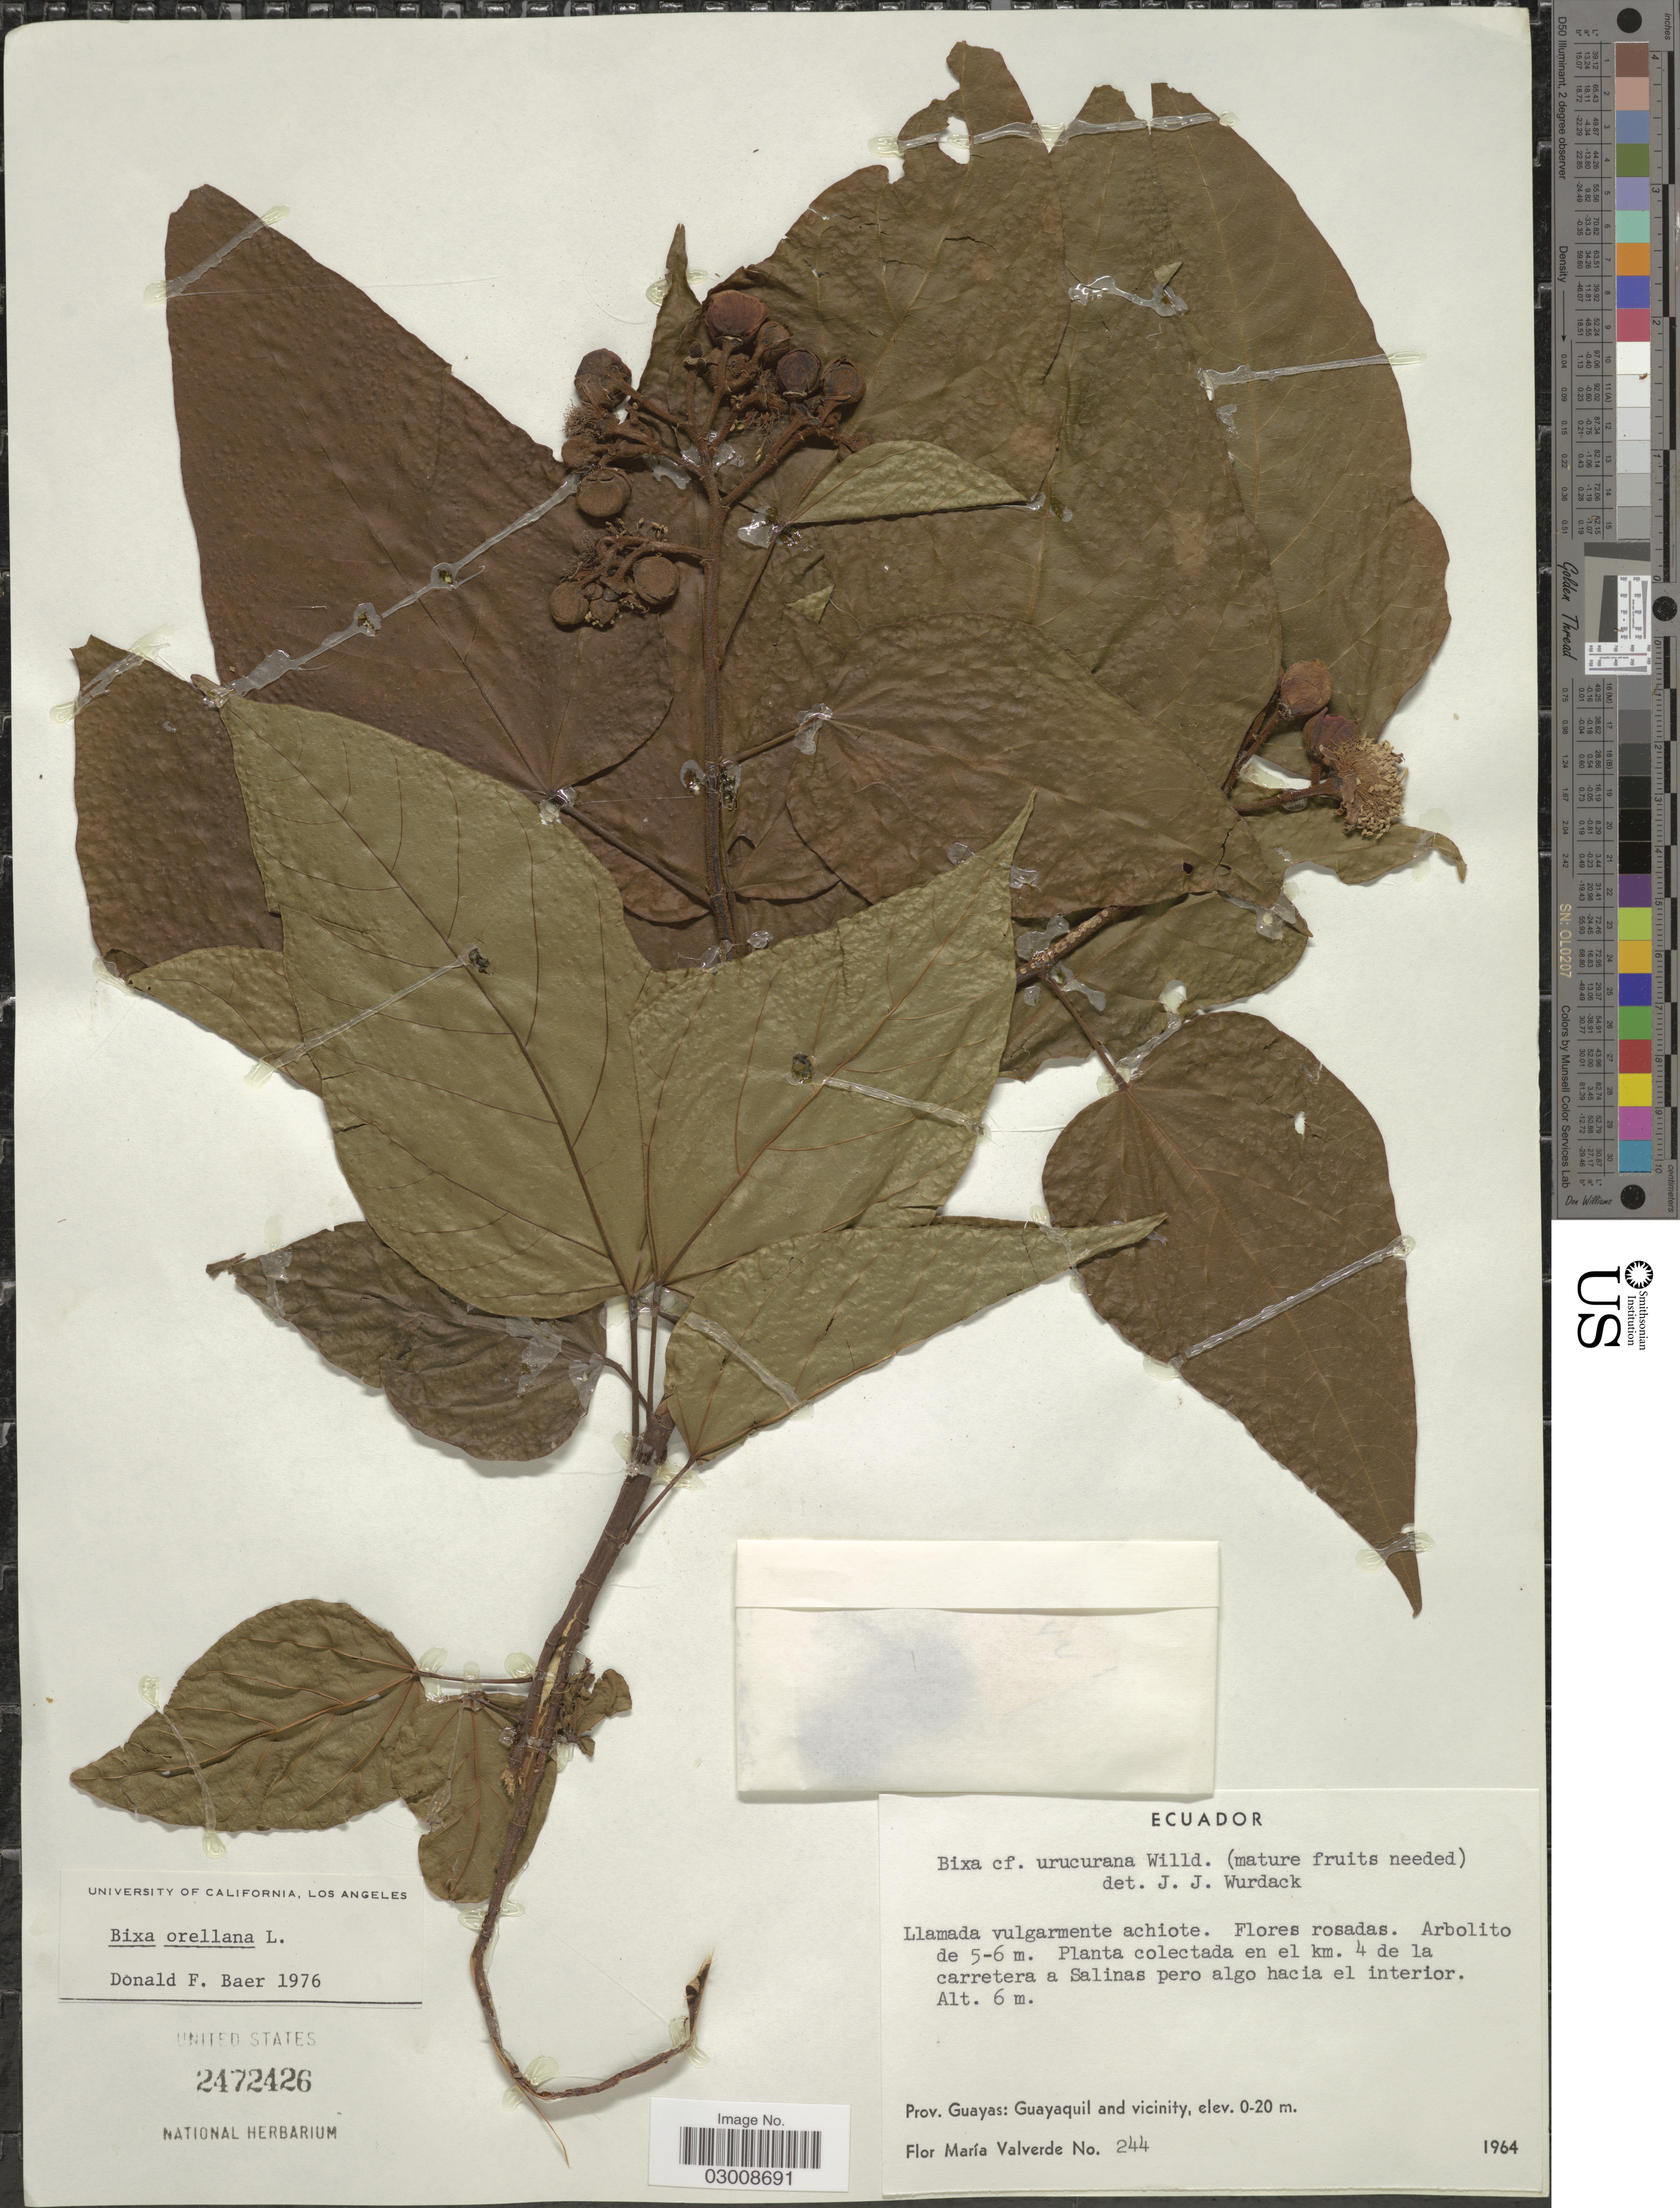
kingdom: Plantae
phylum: Tracheophyta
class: Magnoliopsida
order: Malvales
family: Bixaceae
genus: Bixa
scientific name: Bixa orellana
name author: L.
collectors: F. M. Valverde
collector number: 244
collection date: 1964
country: Ecuador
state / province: Guayas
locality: Guayaquil and vicinity.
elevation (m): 0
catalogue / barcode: US 2472426